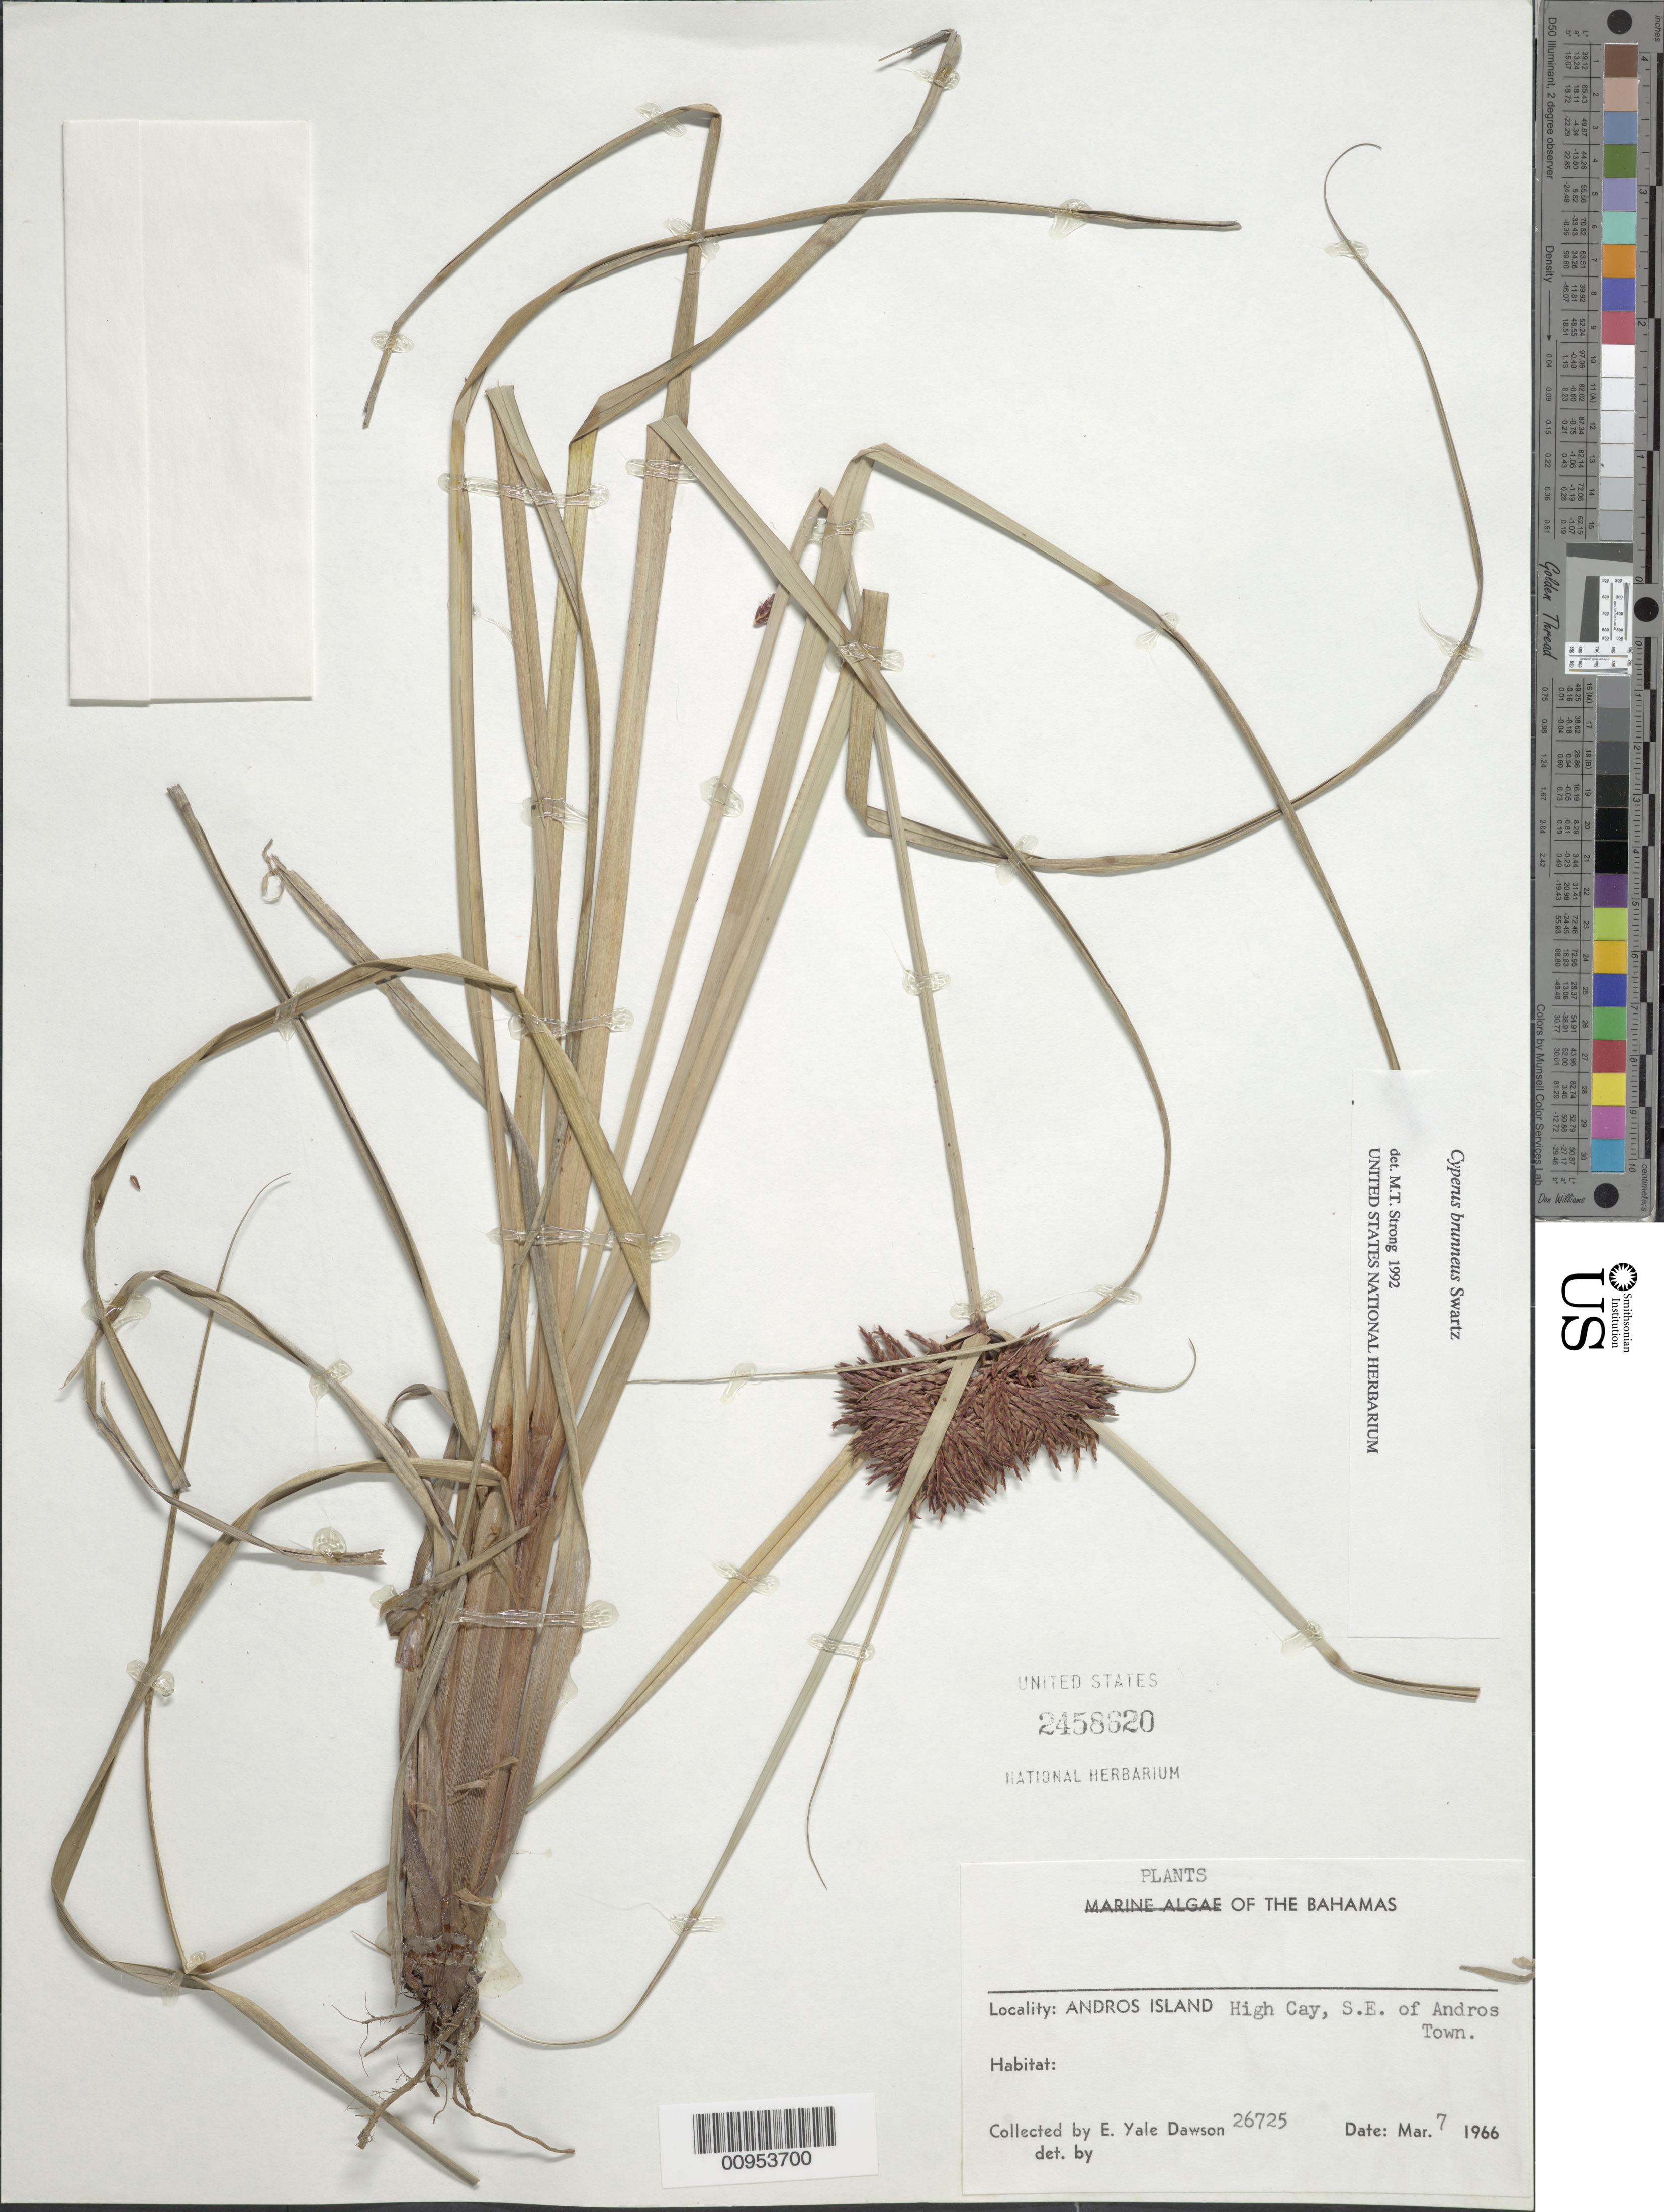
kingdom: Plantae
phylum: Tracheophyta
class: Liliopsida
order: Poales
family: Cyperaceae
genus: Cyperus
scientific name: Cyperus brunneus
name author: Sw.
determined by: Strong, M. T., (US), Smithsonian Institution - National Museum of Natural History (UNITED STATES)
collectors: E. Y. Dawson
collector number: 26725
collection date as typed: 07 Mar 1966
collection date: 1966-03-07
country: Bahamas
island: Andros Island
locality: High Cay, SE of Andros Town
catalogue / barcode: US 2458620